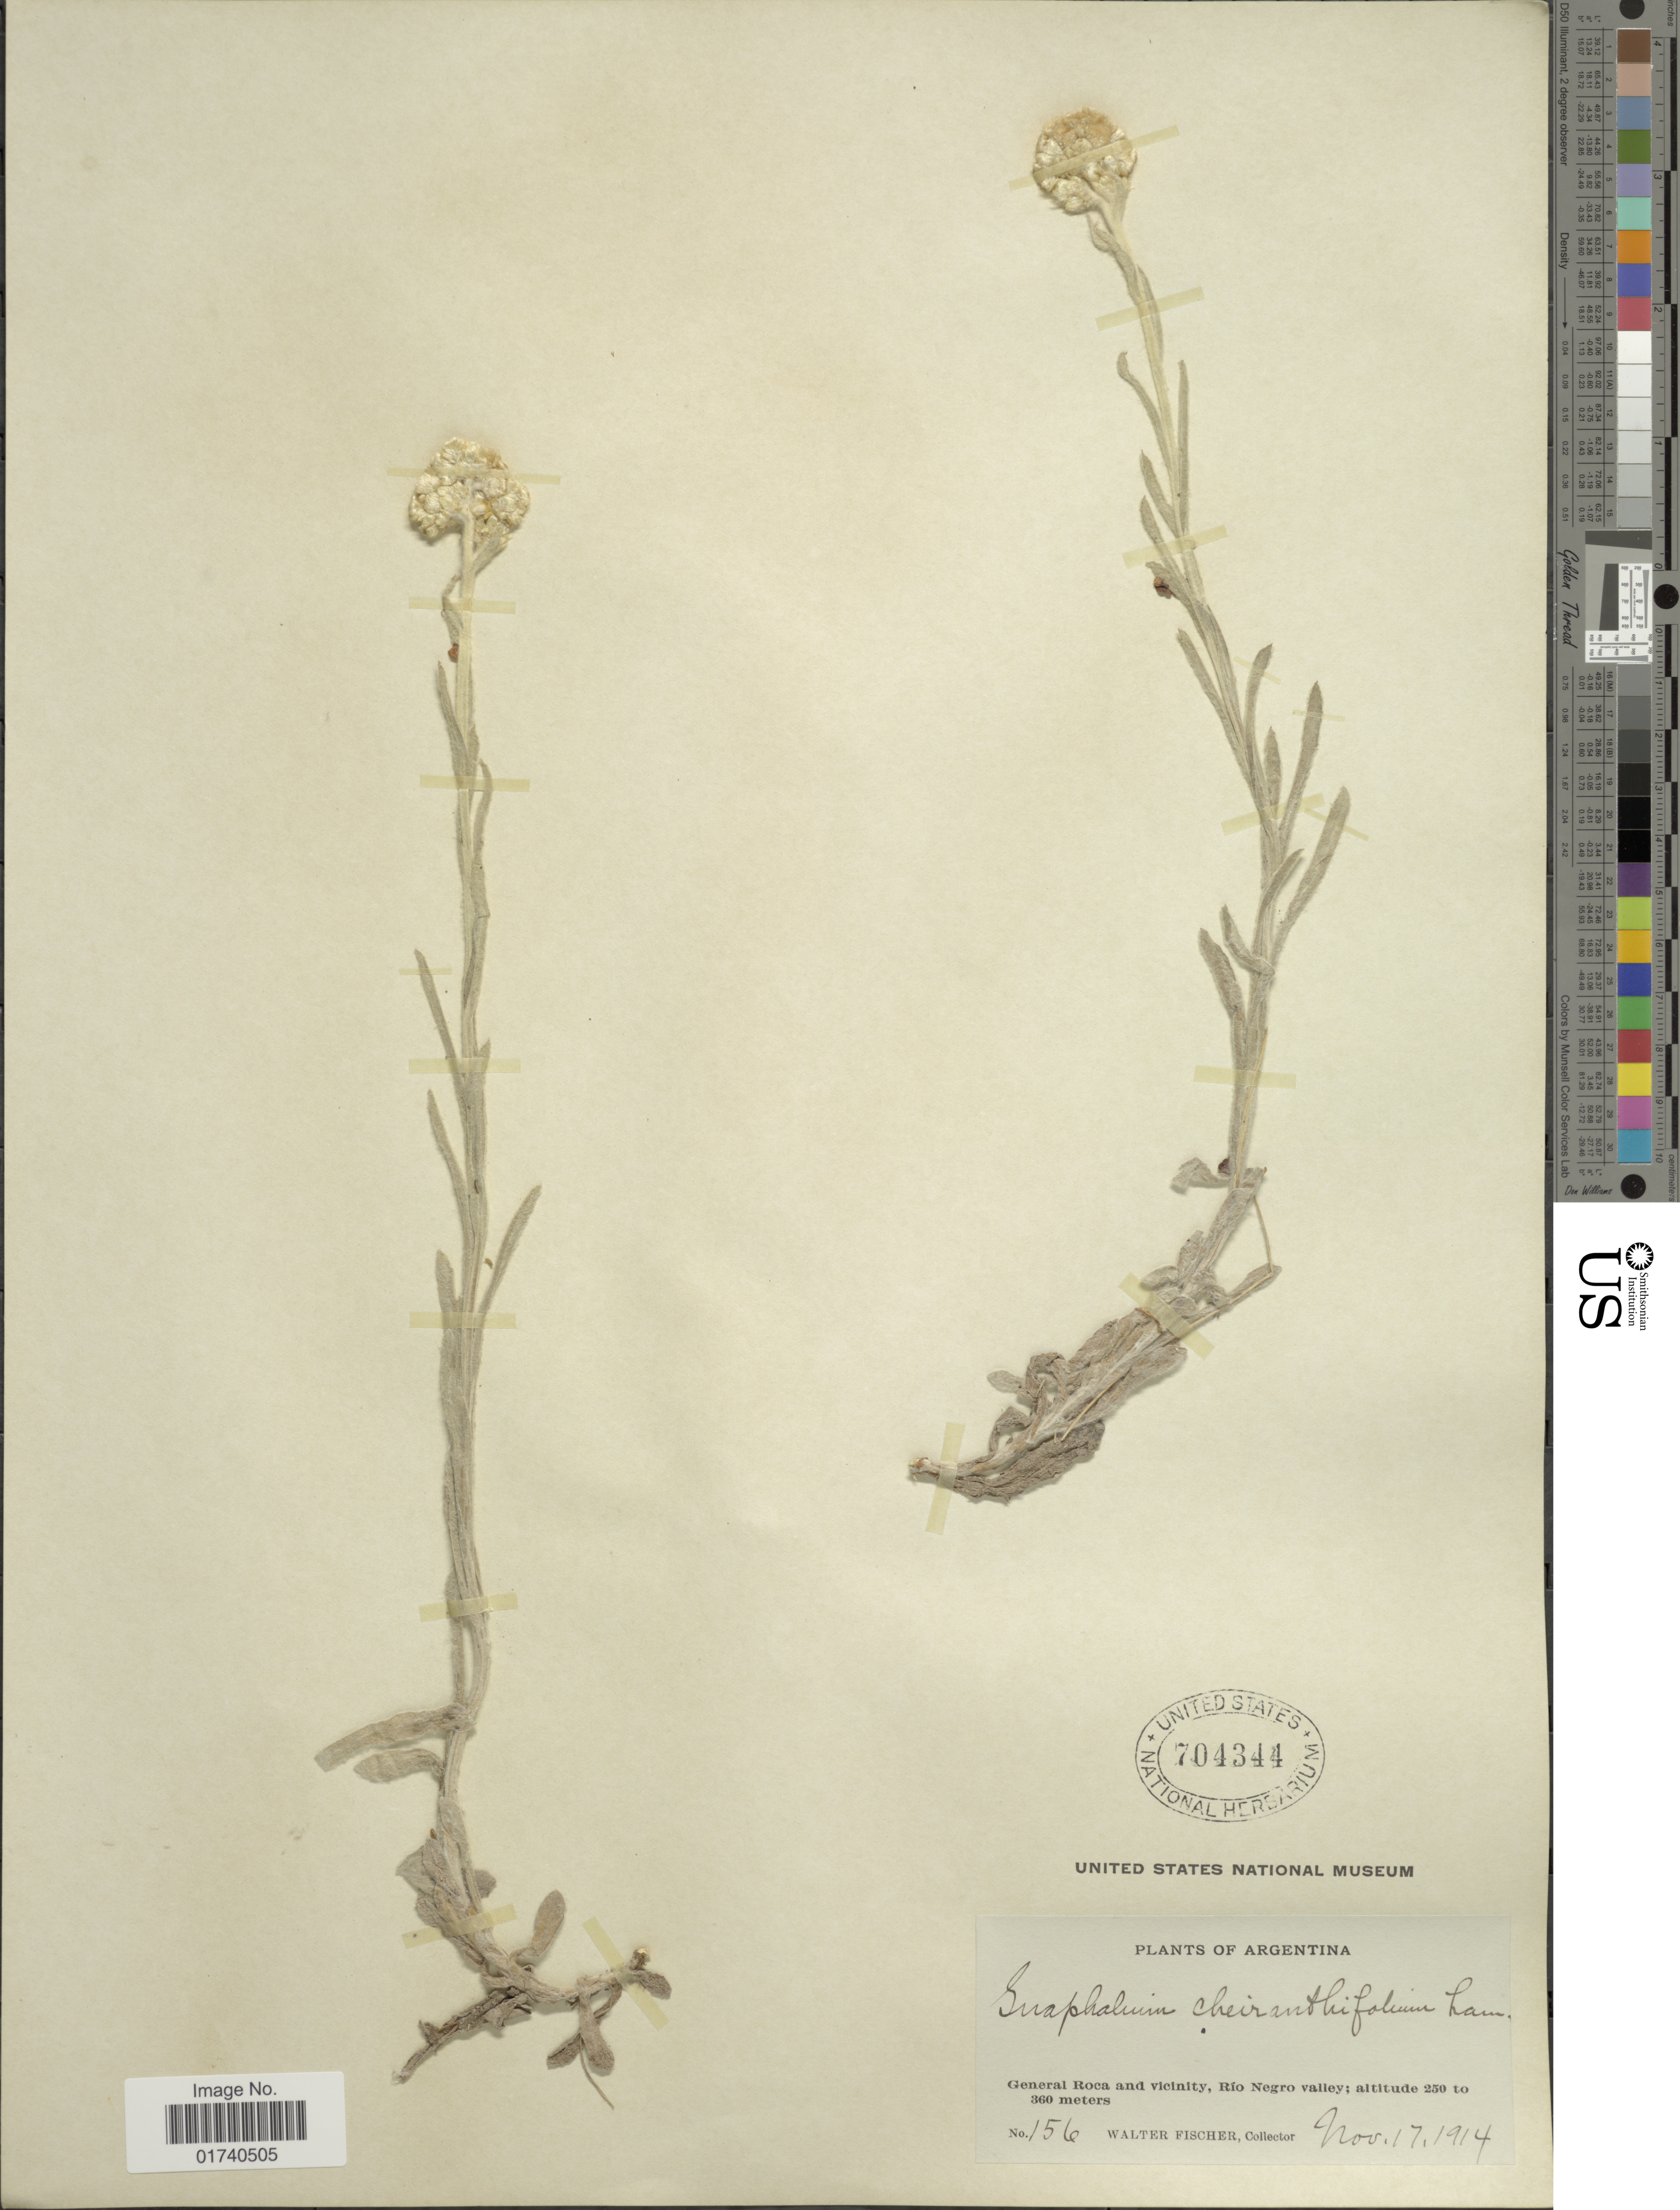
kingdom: Plantae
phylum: Tracheophyta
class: Magnoliopsida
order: Asterales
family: Asteraceae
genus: Pseudognaphalium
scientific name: Pseudognaphalium cheiranthifolium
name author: (Lam.) Hilliard & B.L. Burtt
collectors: W. Fischer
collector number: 156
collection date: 1914-11-17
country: Argentina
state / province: Rio Negro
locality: General Roca and vicinity, Rio Negro valley.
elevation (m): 250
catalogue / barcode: US 704344